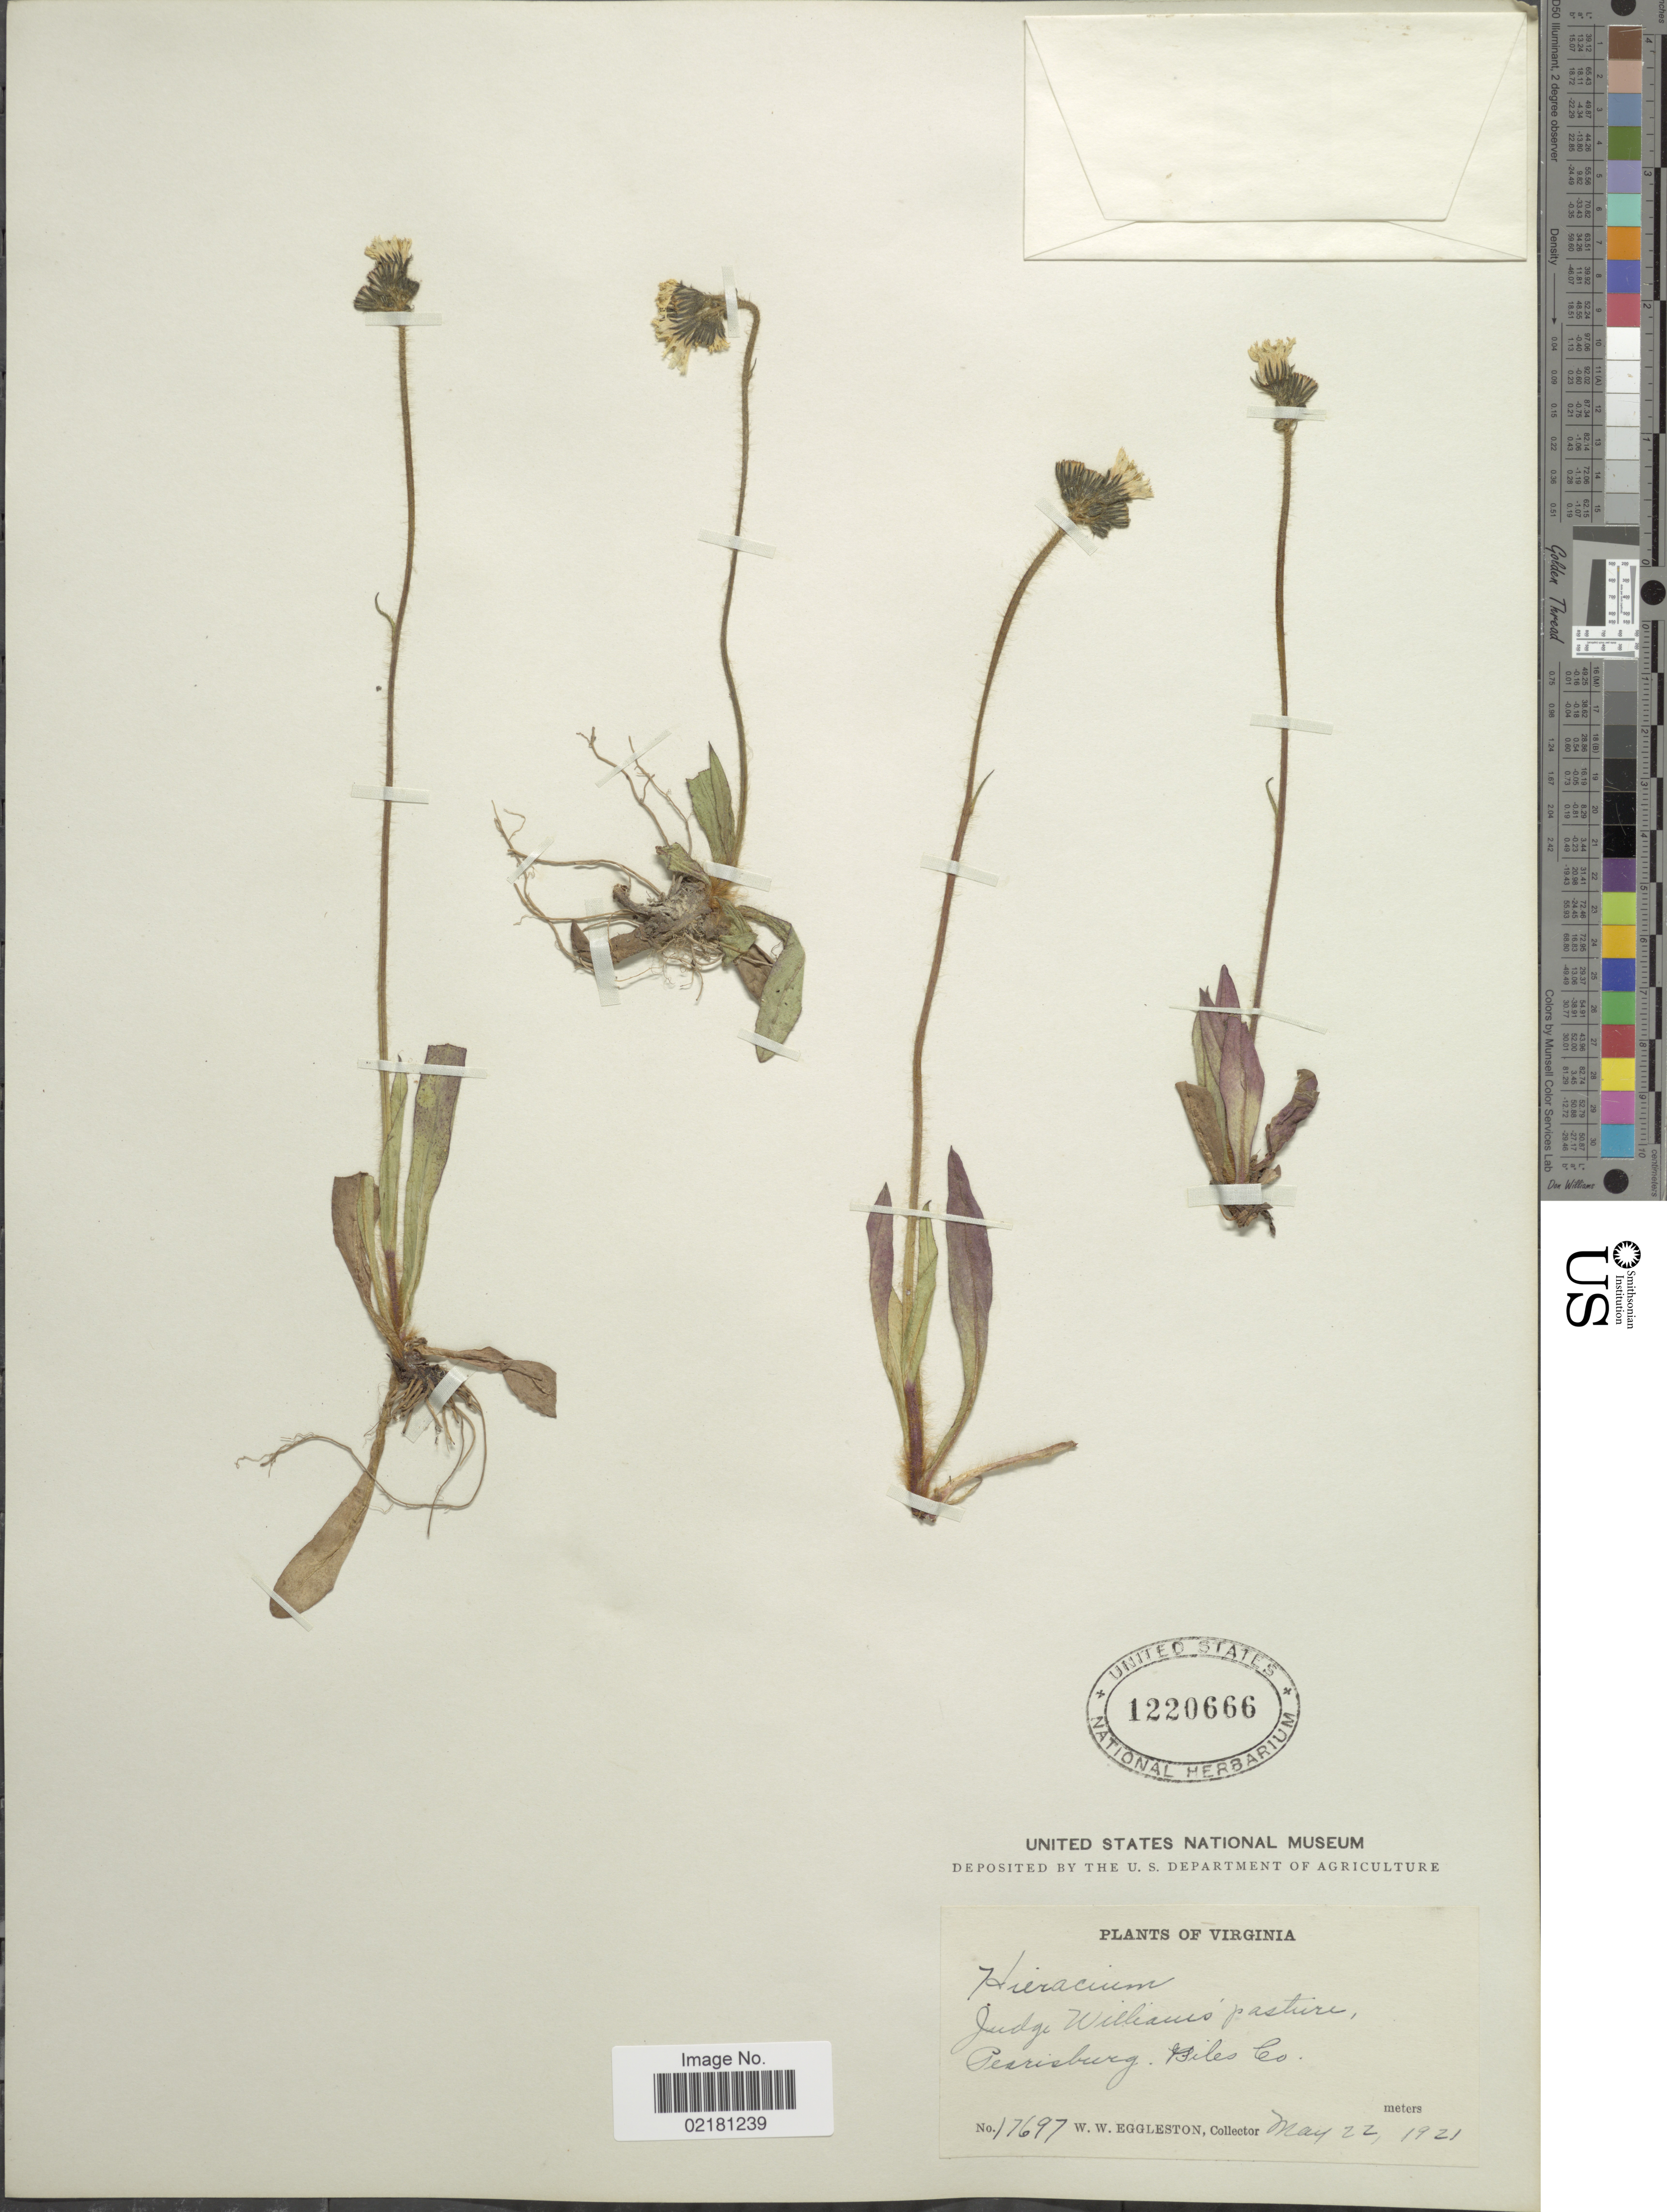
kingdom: Plantae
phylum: Tracheophyta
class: Magnoliopsida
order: Asterales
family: Asteraceae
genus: Hieracium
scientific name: Hieracium repandulare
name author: Druce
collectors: W. W. Eggleston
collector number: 17697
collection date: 1921-05-22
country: United States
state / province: Virginia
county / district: Giles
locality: Judge Williams' pasture, Pearisburg, Giles Co.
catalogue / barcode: US 1220666